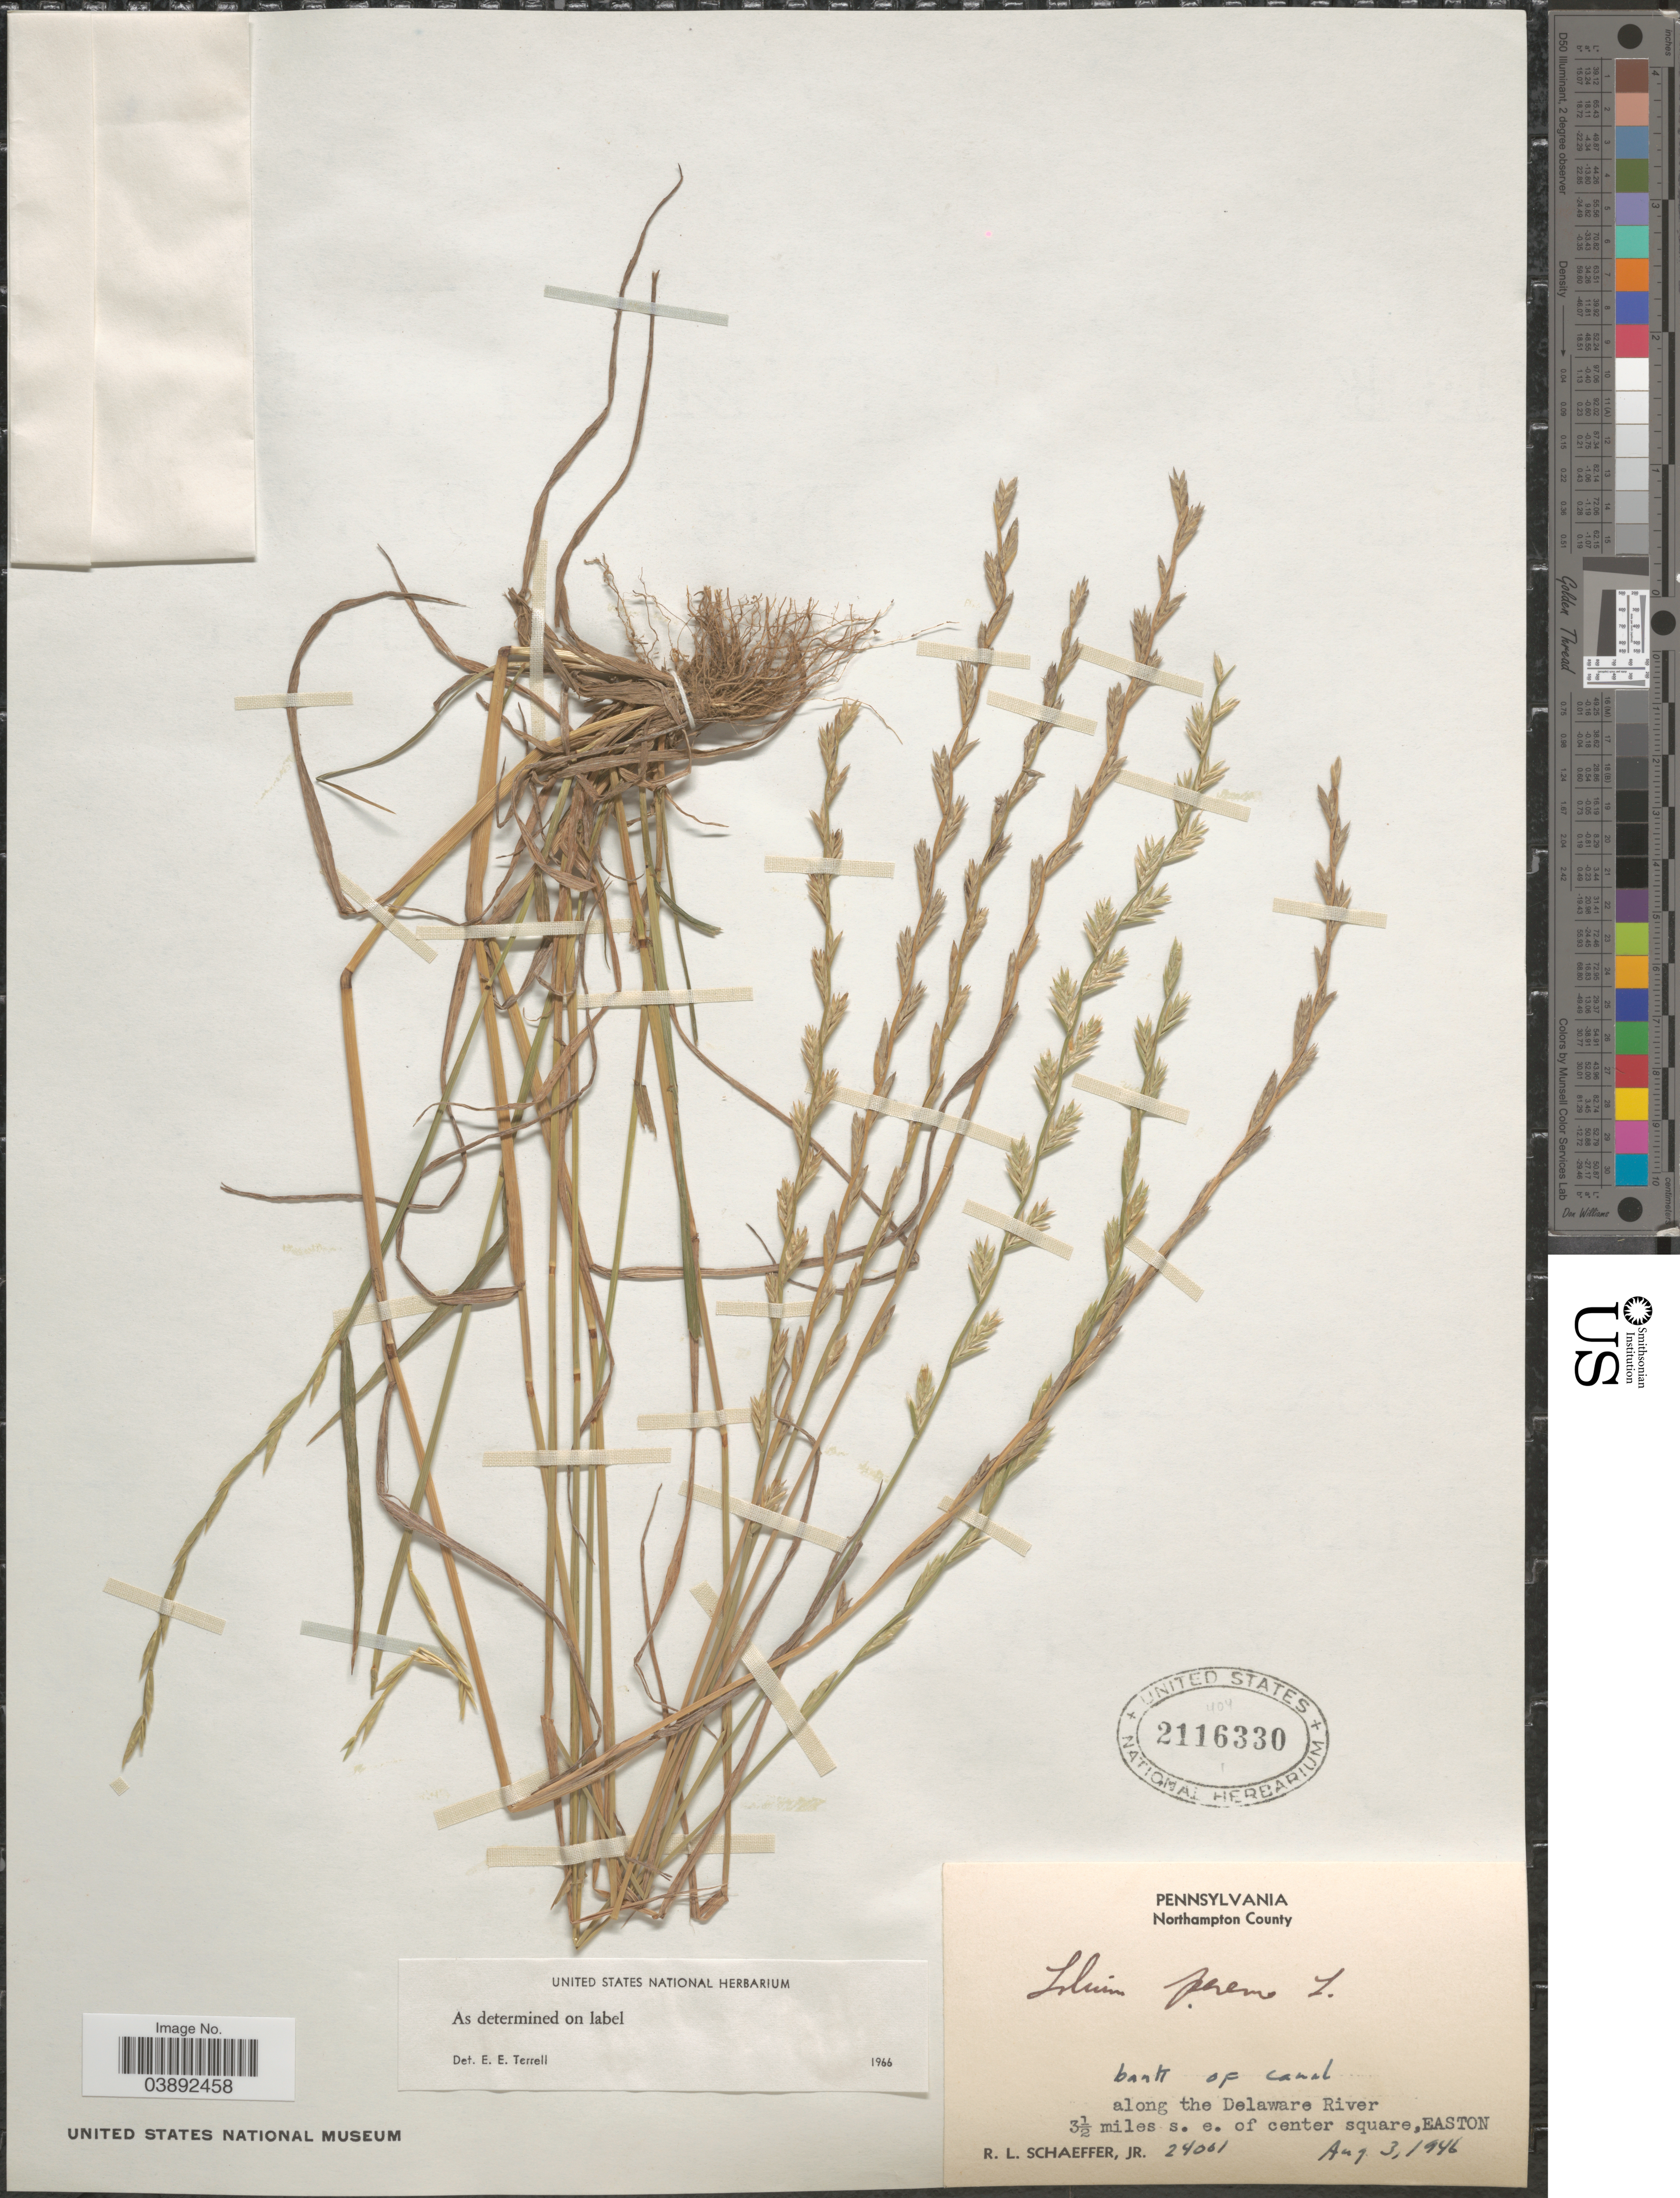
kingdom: Plantae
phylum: Tracheophyta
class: Liliopsida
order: Poales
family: Poaceae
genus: Lolium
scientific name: Lolium perenne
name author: L.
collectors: R. L. Schaeffer Jr.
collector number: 24001*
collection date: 1946-08-03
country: United States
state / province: Pennsylvania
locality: Northampton County. Bank of canal. Along the Delaware River 3½ miles s. e. of center square, Easton.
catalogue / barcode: US 2116330